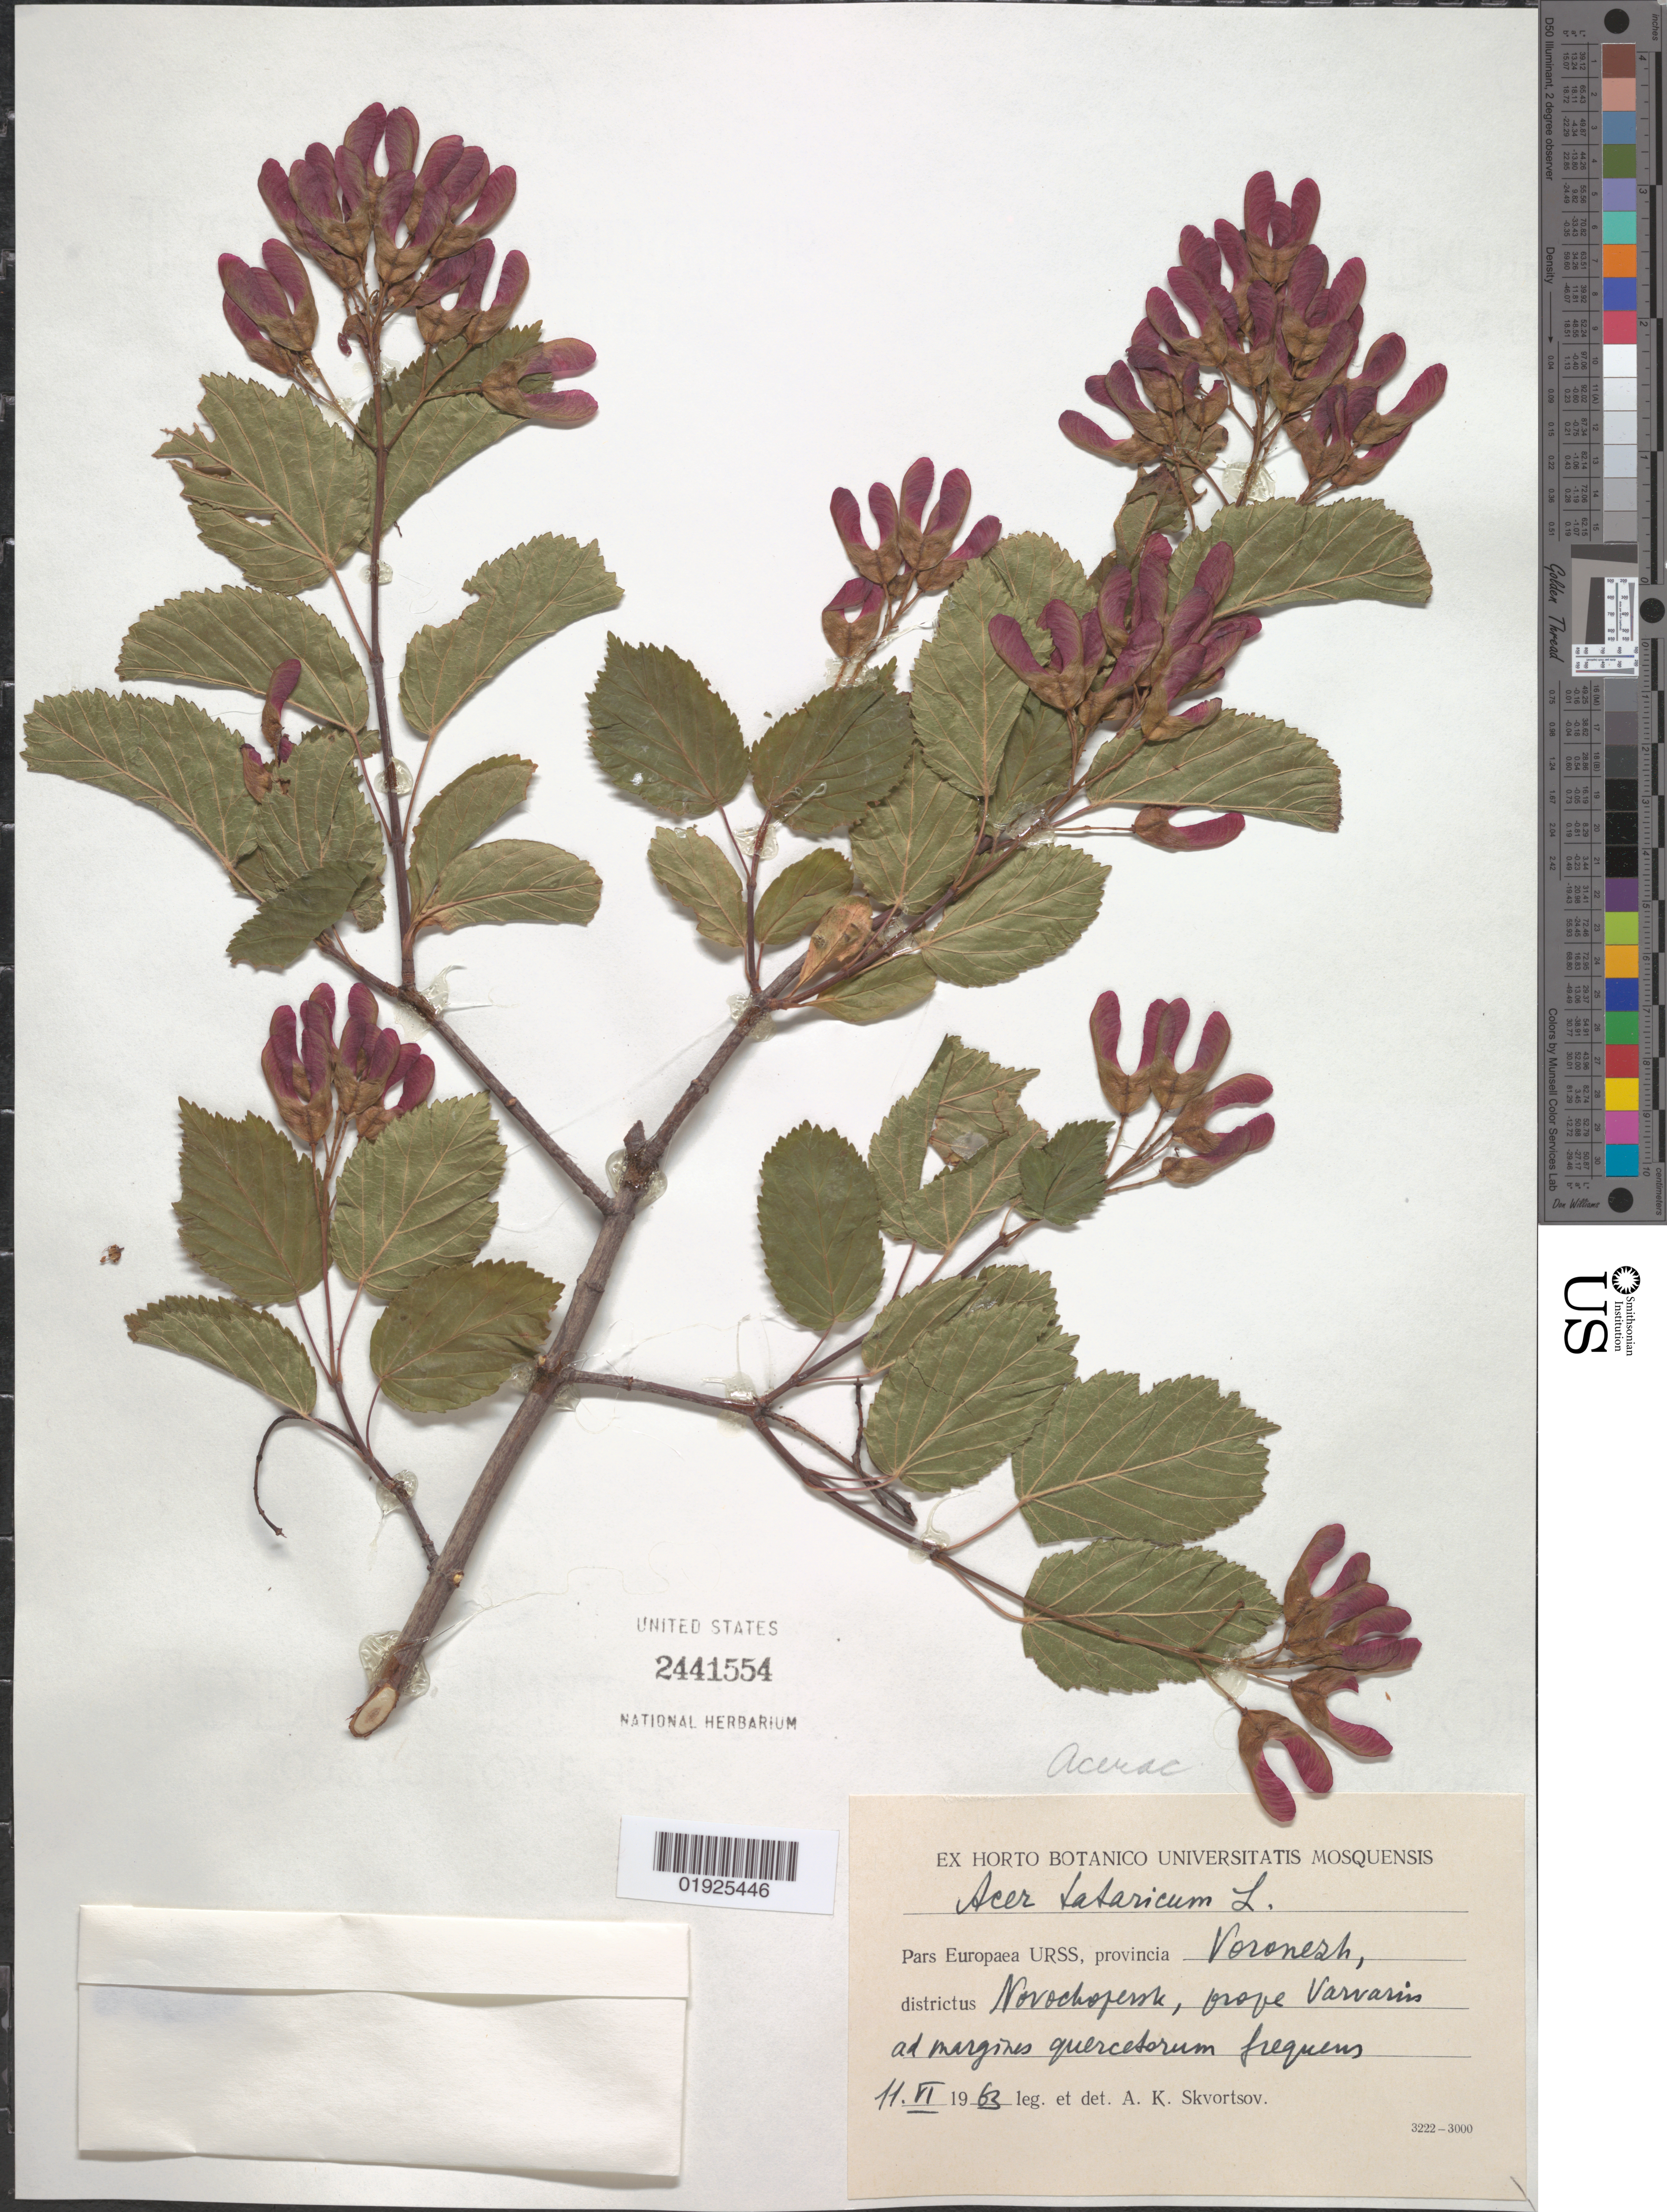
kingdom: Plantae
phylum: Tracheophyta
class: Magnoliopsida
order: Sapindales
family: Sapindaceae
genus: Acer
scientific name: Acer tataricum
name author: L.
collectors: A. K. Skvortsov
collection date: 1963-06-11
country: Russian Federation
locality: Provincia Voronezh, districtus Novochopessk, prope Varvarin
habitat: Ad margins quercetorum frequens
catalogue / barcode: US 2441554